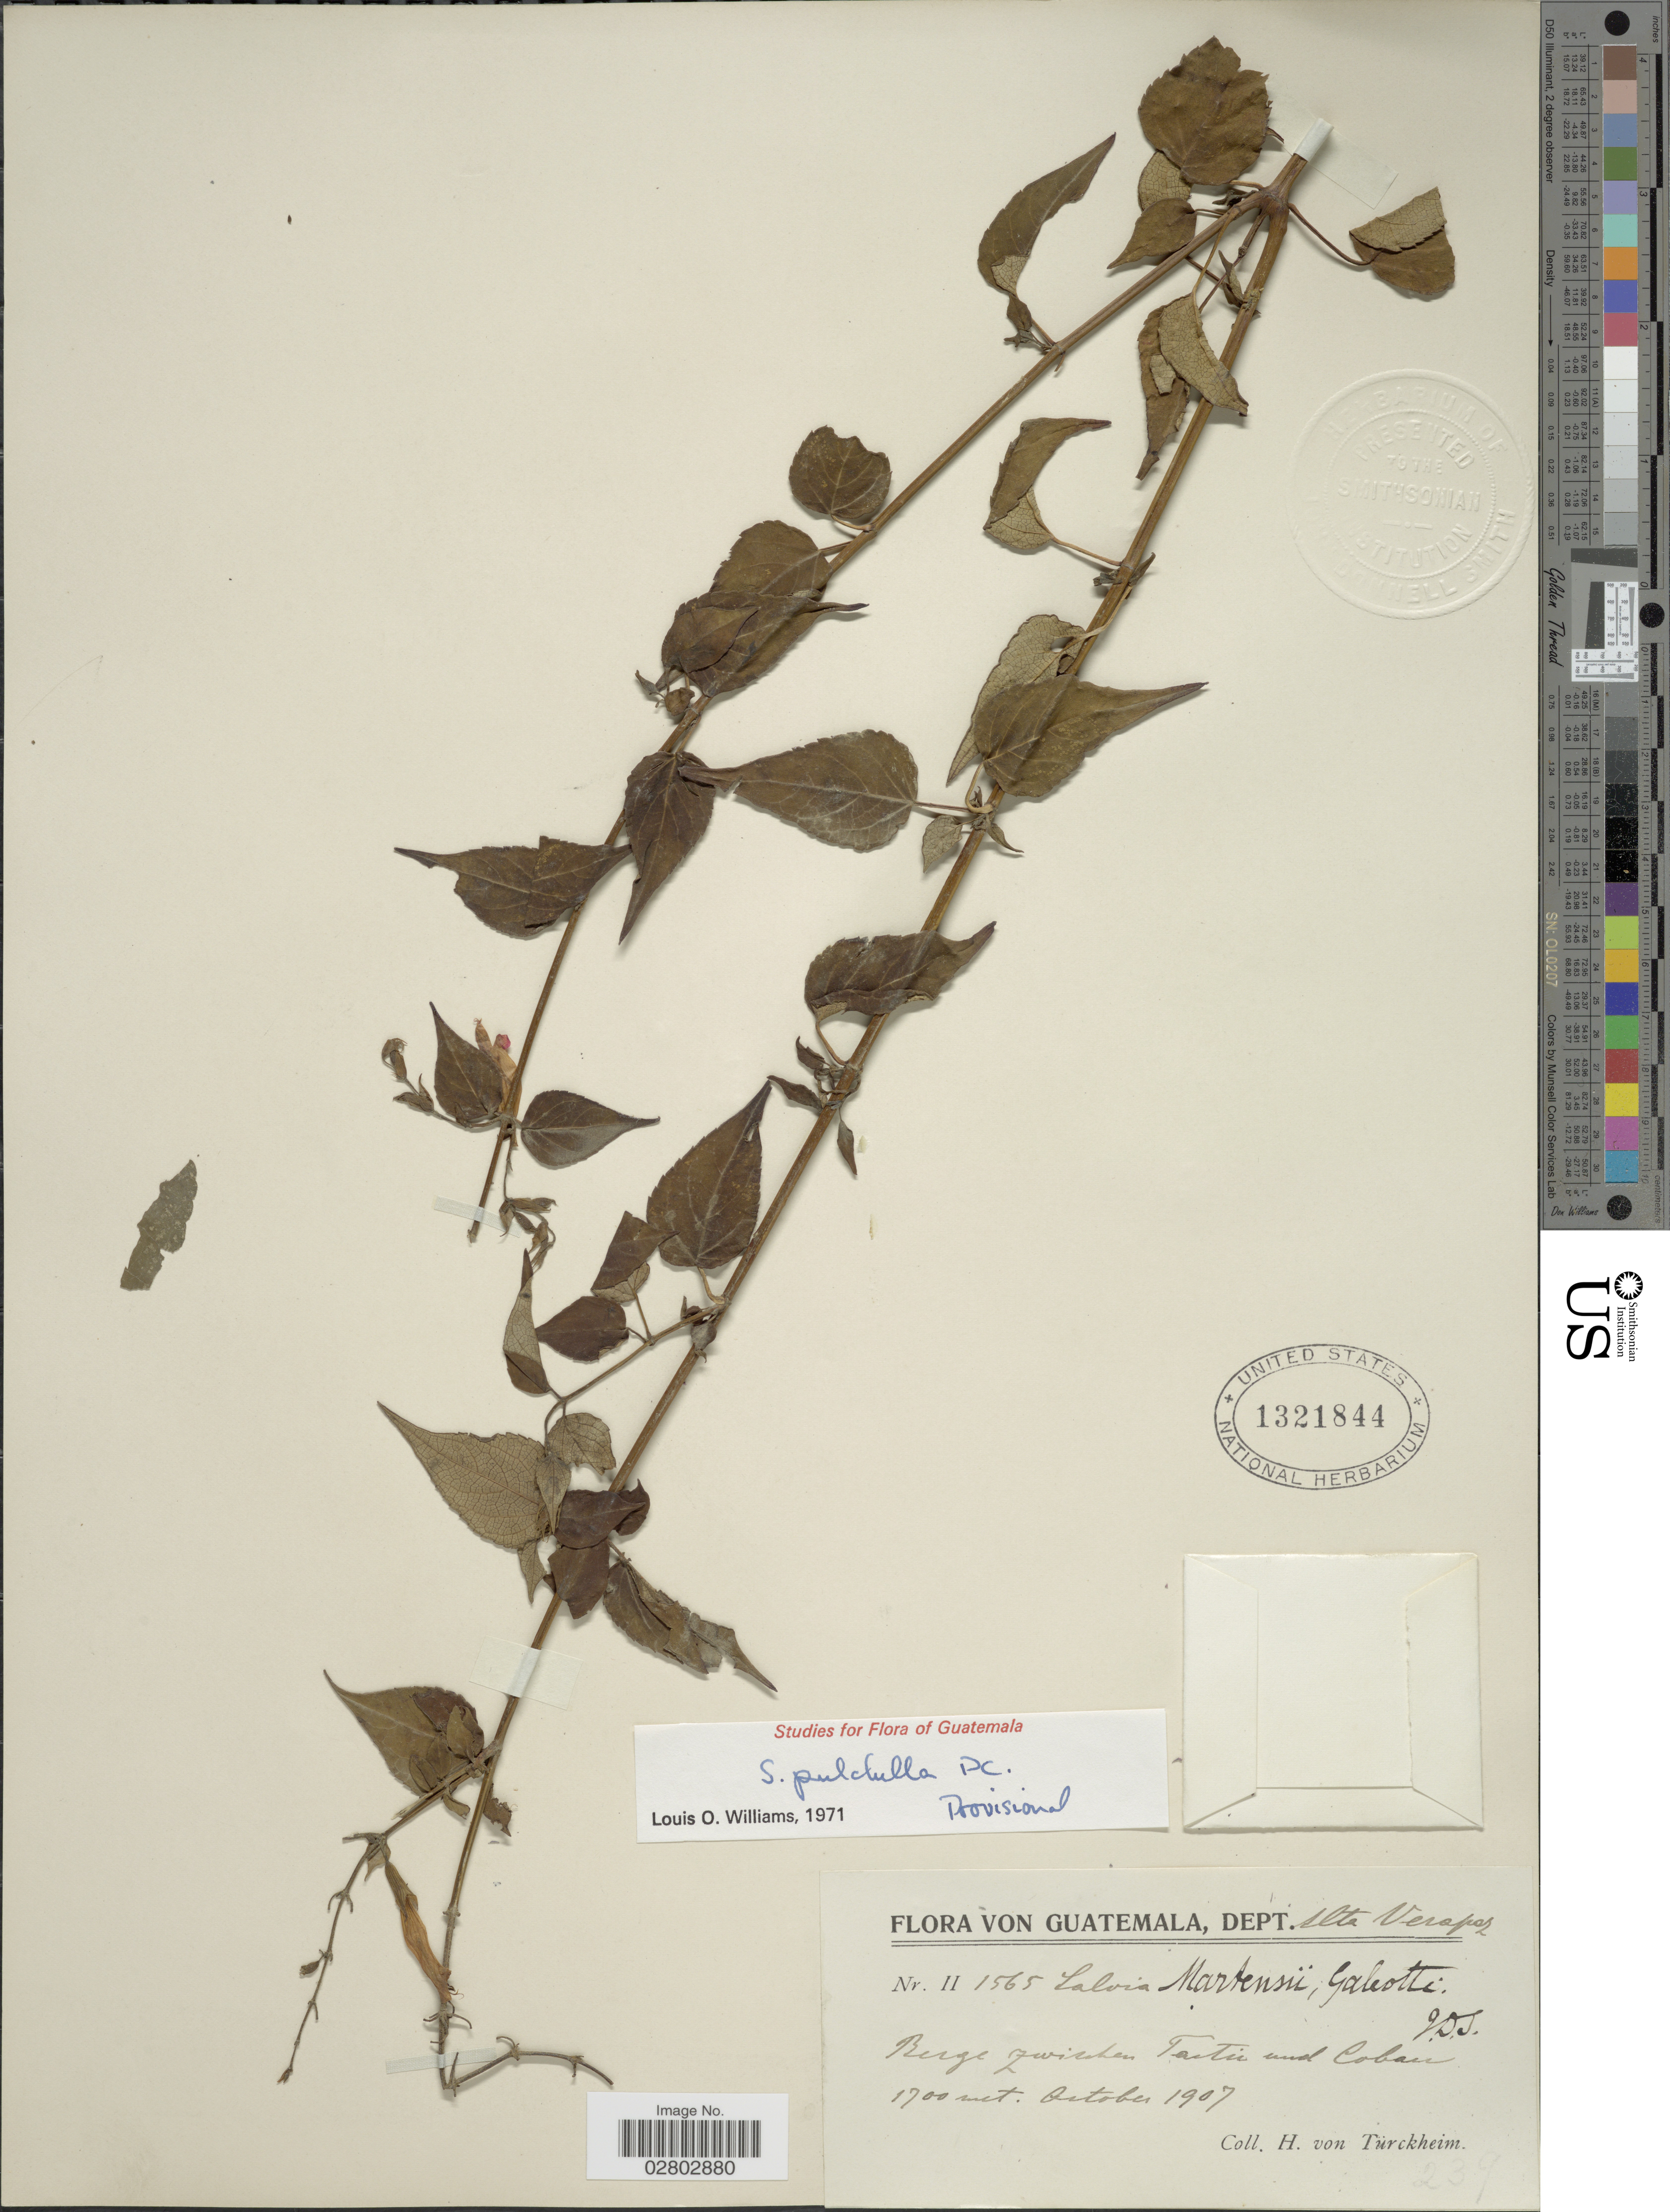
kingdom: Plantae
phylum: Tracheophyta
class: Magnoliopsida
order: Lamiales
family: Lamiaceae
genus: Salvia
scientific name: Salvia pulchella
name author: DC.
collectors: H. von Türckheim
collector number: II 1565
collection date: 1907-10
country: Guatemala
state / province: Alta Verapaz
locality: Dept. Alta Verapaz, Berge zwichen Tactic und Coban.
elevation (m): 1700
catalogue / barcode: US 1321844